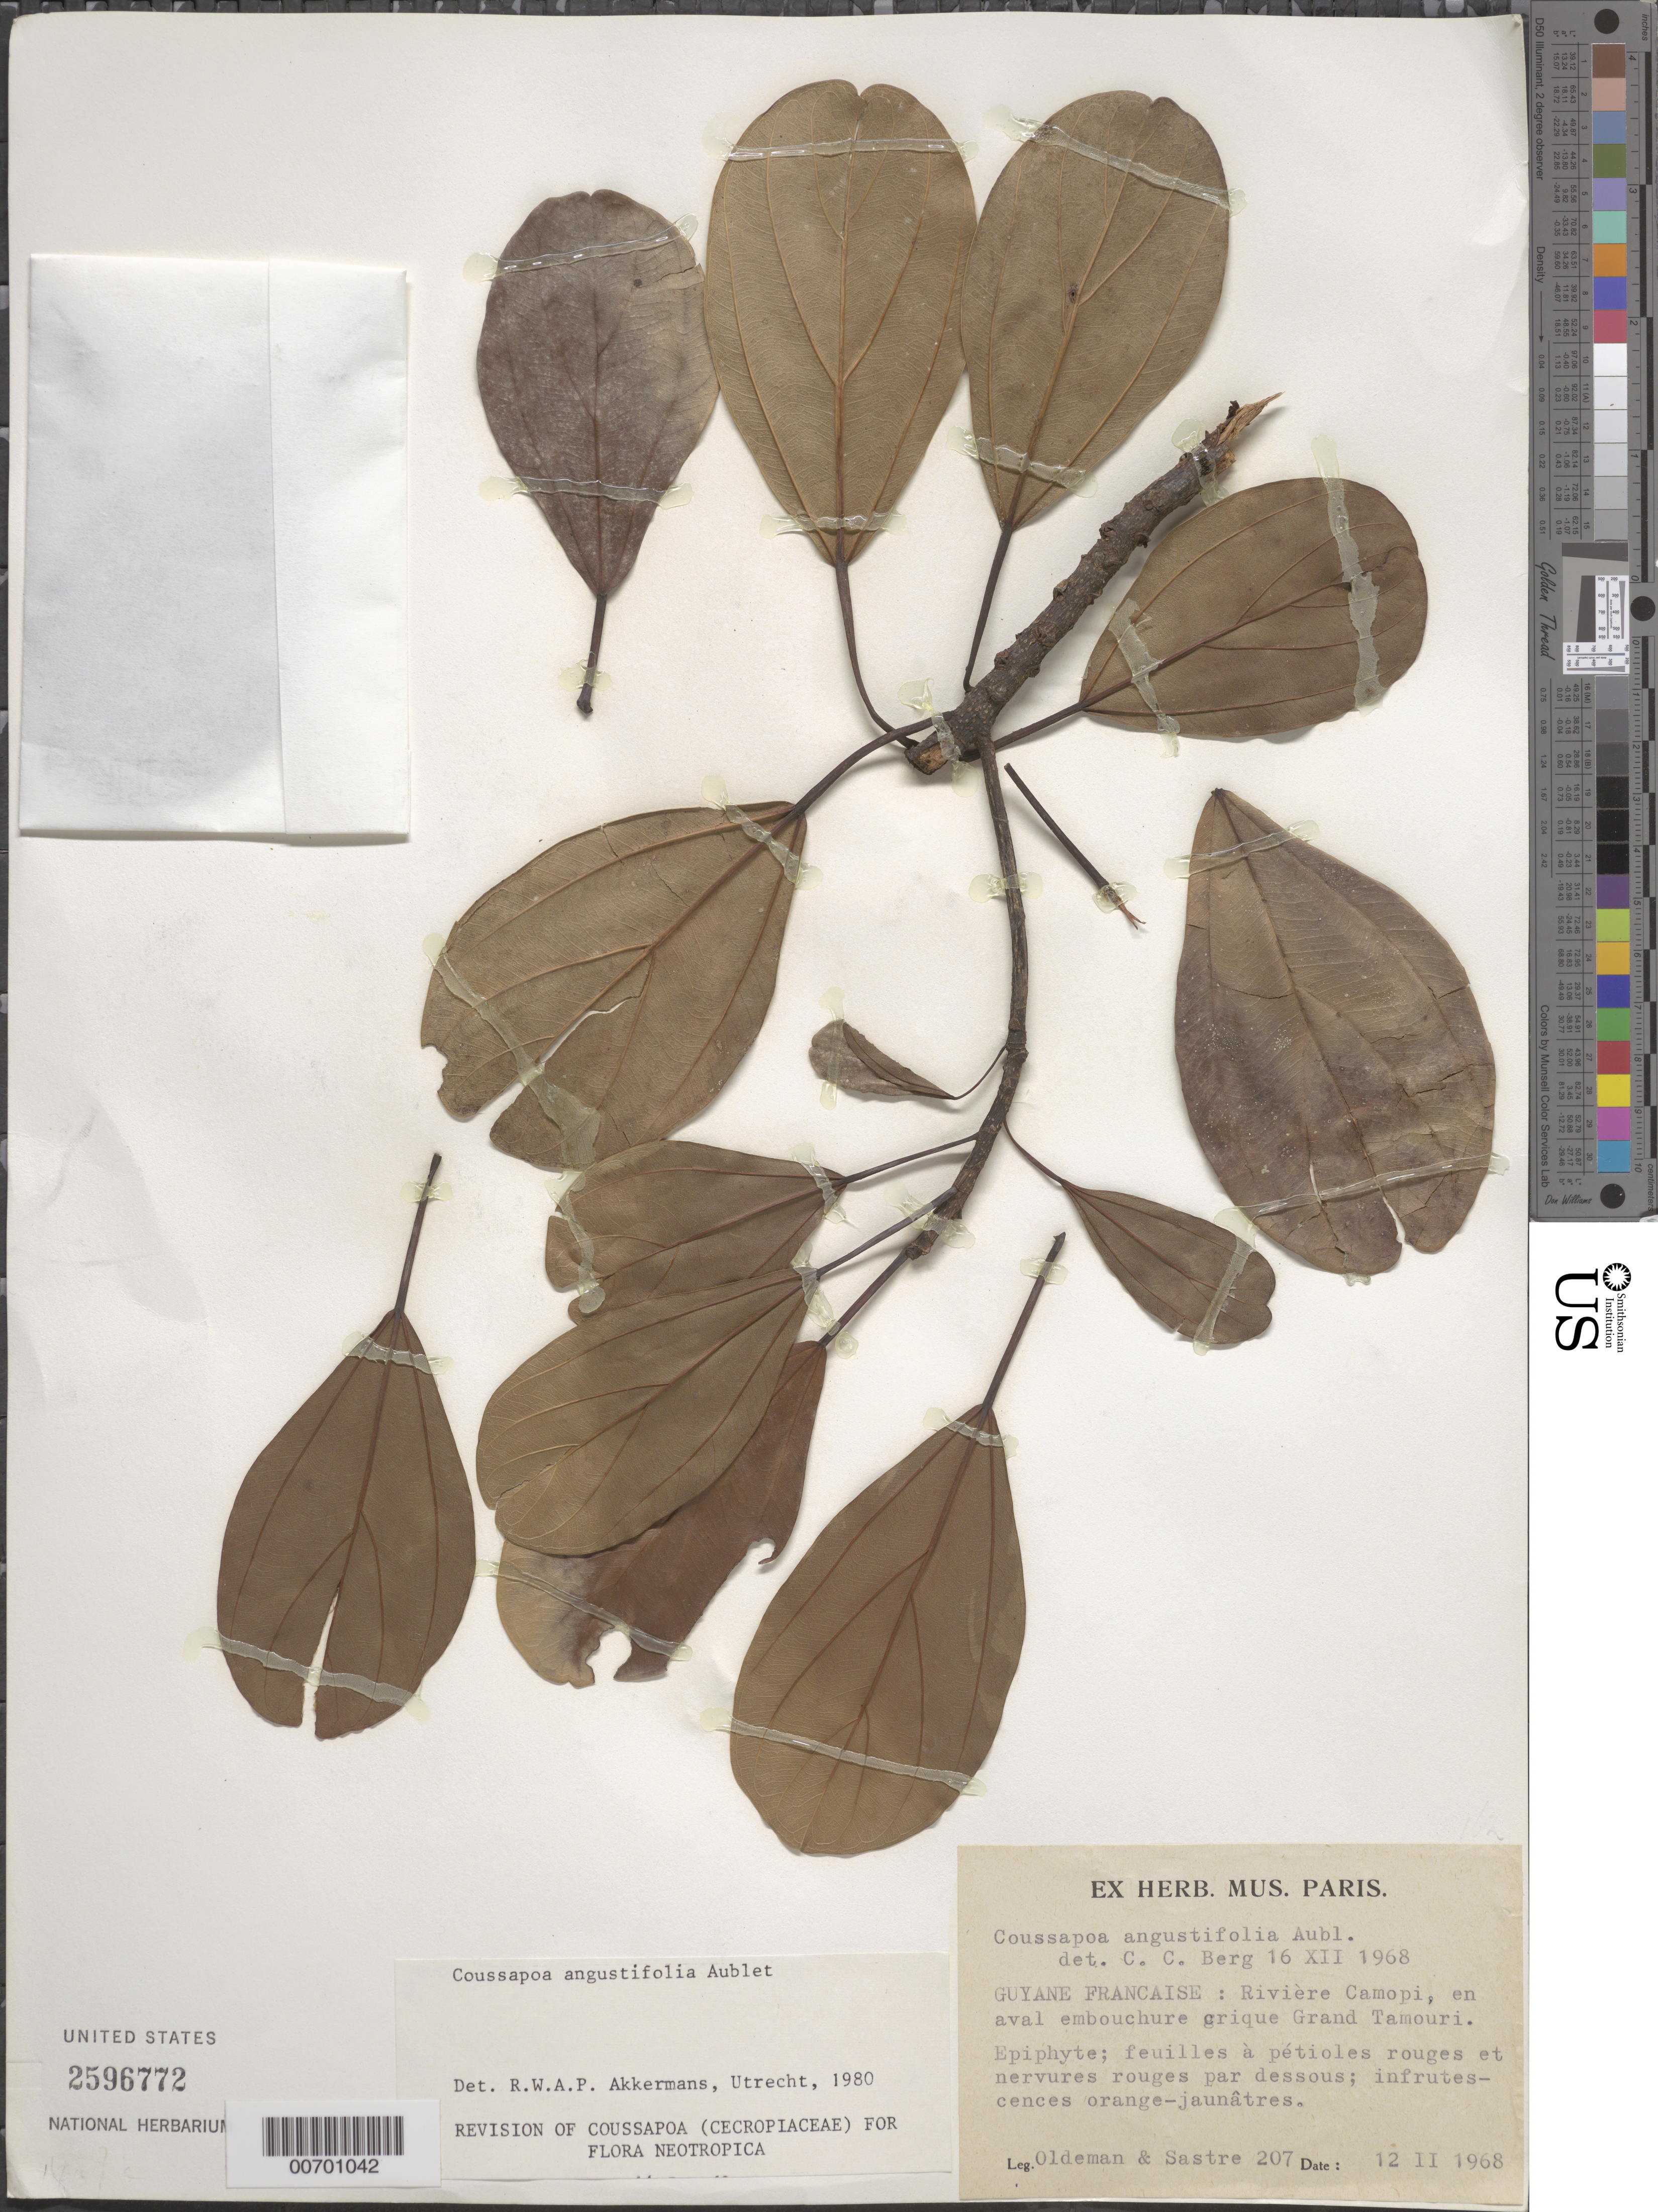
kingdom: Plantae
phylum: Tracheophyta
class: Magnoliopsida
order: Rosales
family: Urticaceae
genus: Coussapoa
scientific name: Coussapoa angustifolia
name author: Aubl.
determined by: Akkermans, R. W. A. P.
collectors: R. Oldeman & C. H. L. Sastre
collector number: T 207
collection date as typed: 12-Nov-68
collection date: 1968-11-12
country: French Guiana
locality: Rivière Camopi, crique Grand Tamouri, downstream from mouth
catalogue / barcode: US 2596772